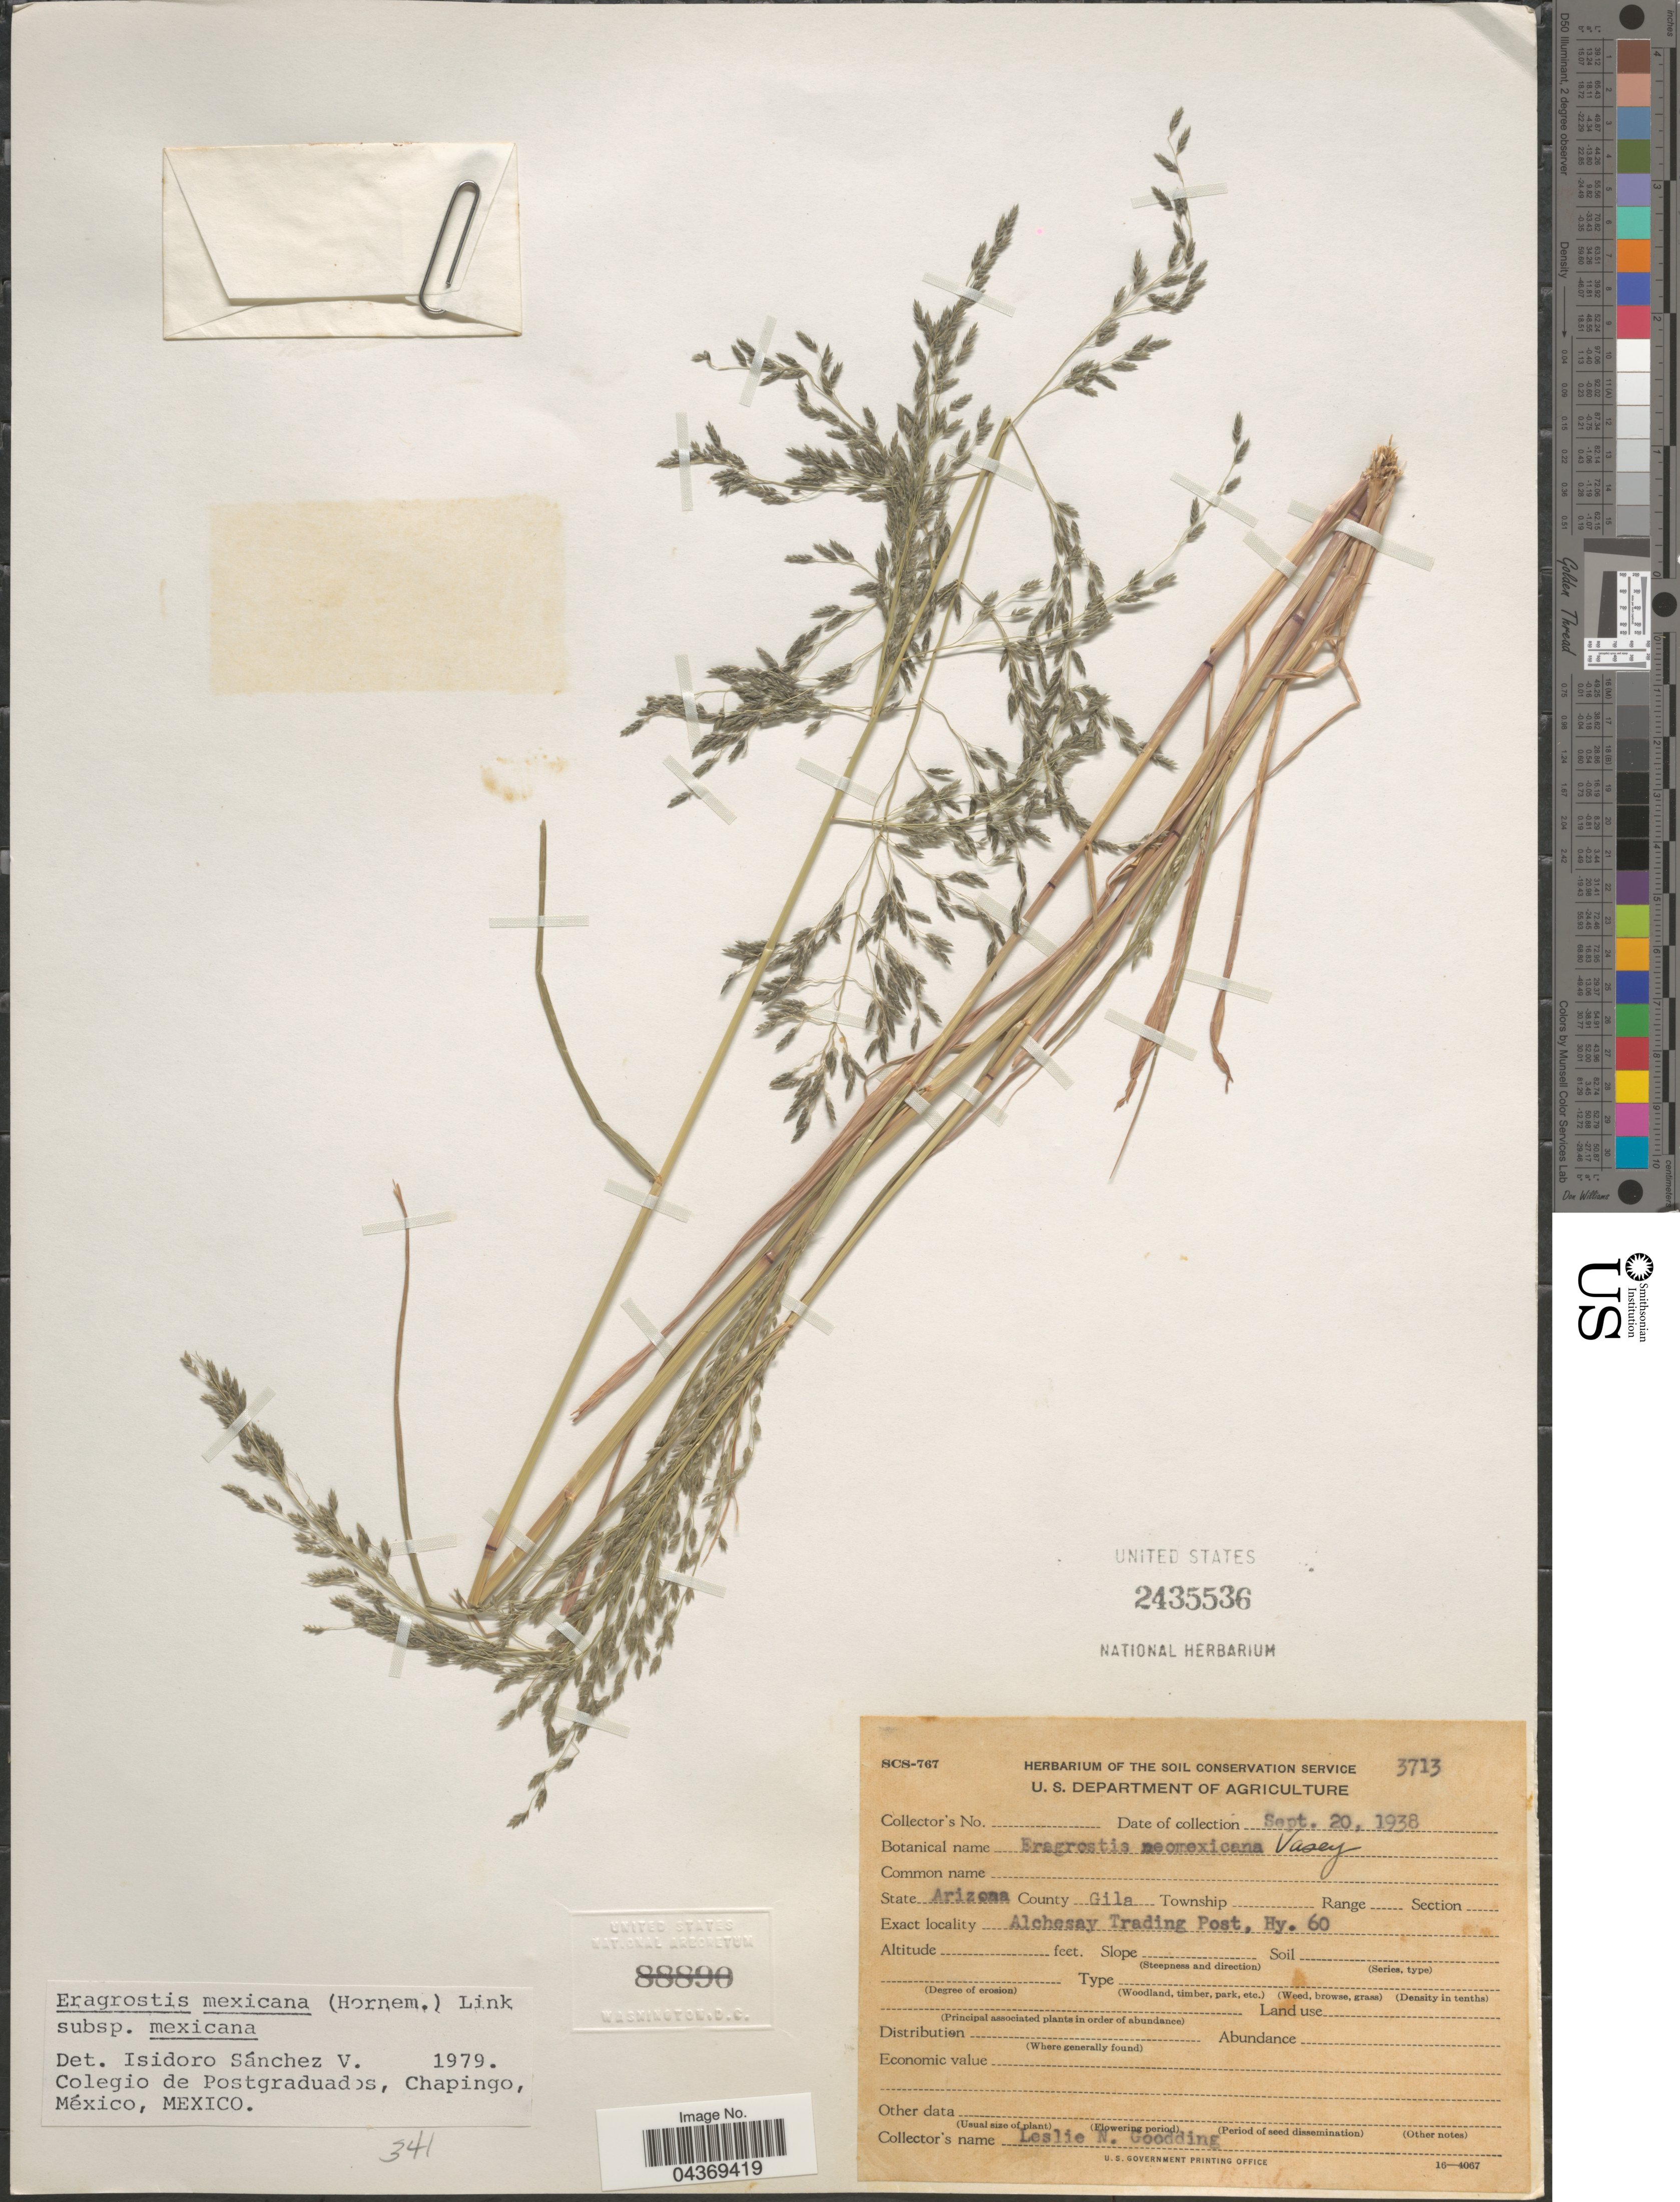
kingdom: Plantae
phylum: Tracheophyta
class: Liliopsida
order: Poales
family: Poaceae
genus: Eragrostis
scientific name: Eragrostis mexicana subsp. mexicana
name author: (Hornem.) Link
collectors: L. N. Goodding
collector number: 3713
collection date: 1938-09-20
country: United States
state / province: Arizona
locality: County Gila. Alchesay Trading Post, Hy. 60.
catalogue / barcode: US 2435536